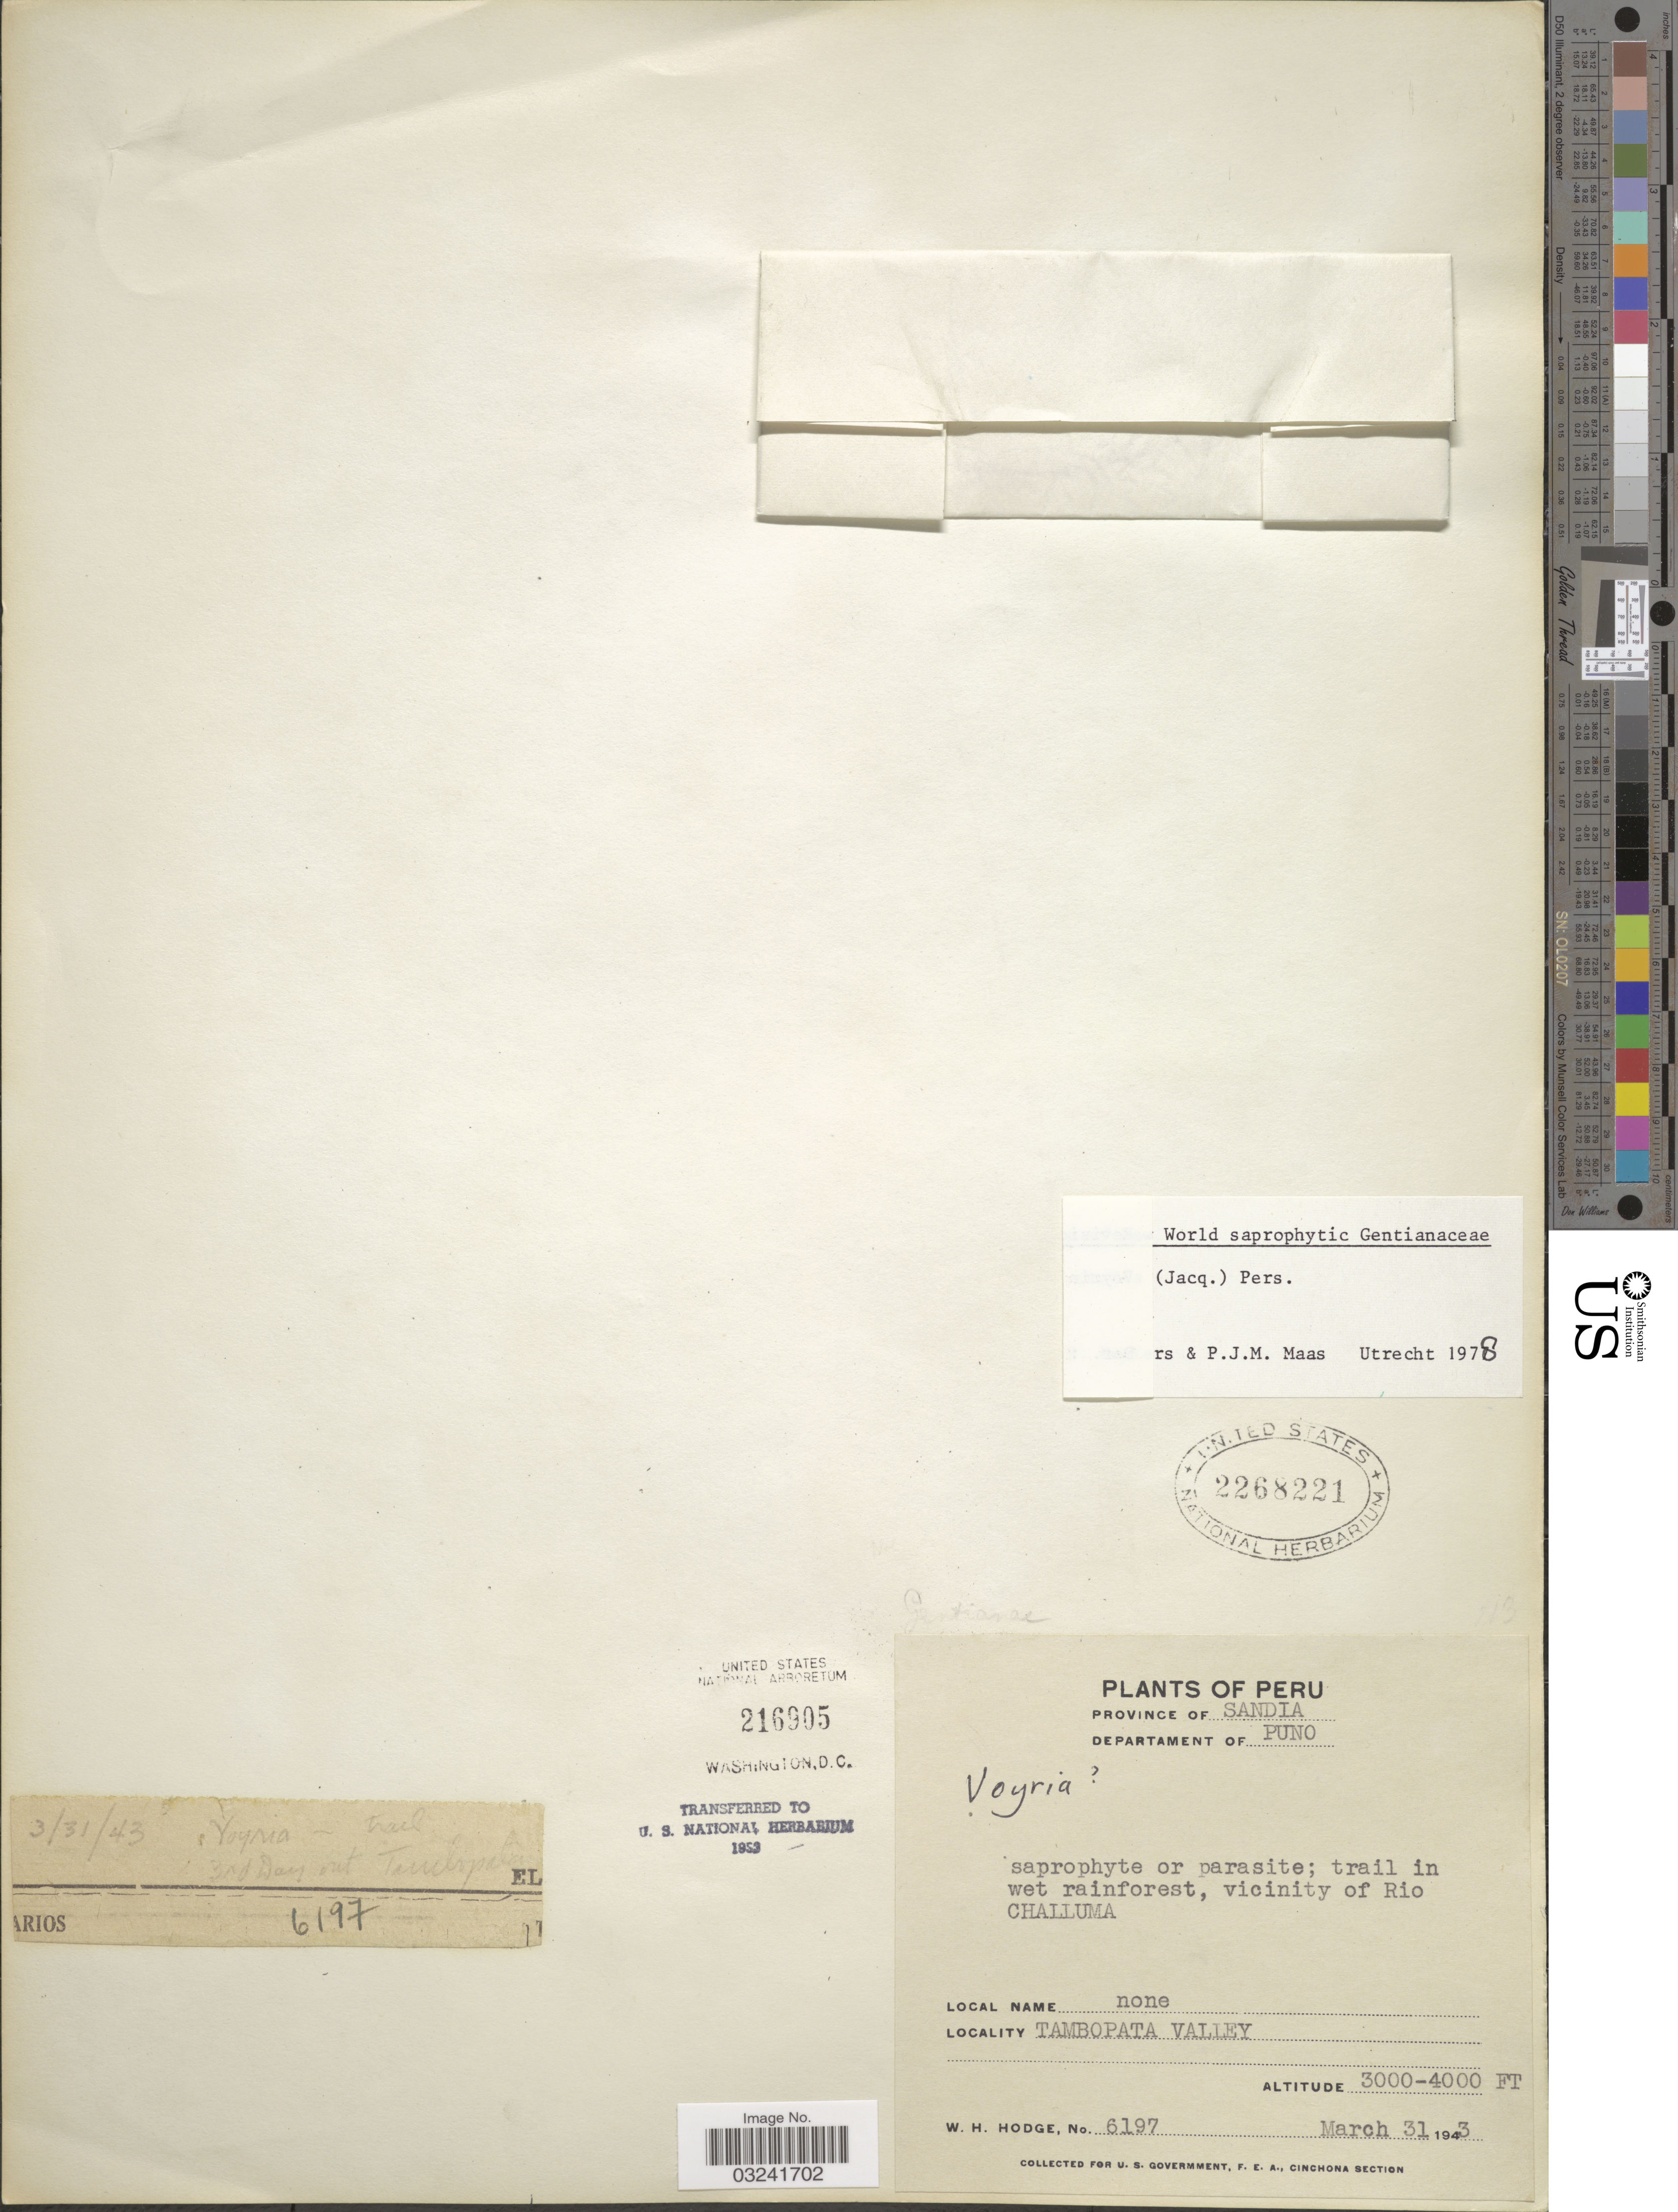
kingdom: Plantae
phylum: Tracheophyta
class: Magnoliopsida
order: Gentianales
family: Gentianaceae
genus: Voyria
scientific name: Voyria aphylla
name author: (Jacq.) Pers.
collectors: W. Hodge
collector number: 6197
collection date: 1943-03-31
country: Peru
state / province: Puno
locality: Province of Sandia, Department of Puno, trail in wet rainforest, vicinity of Rio Challuma, Tambopata Valley.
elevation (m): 914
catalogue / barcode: US 2268221